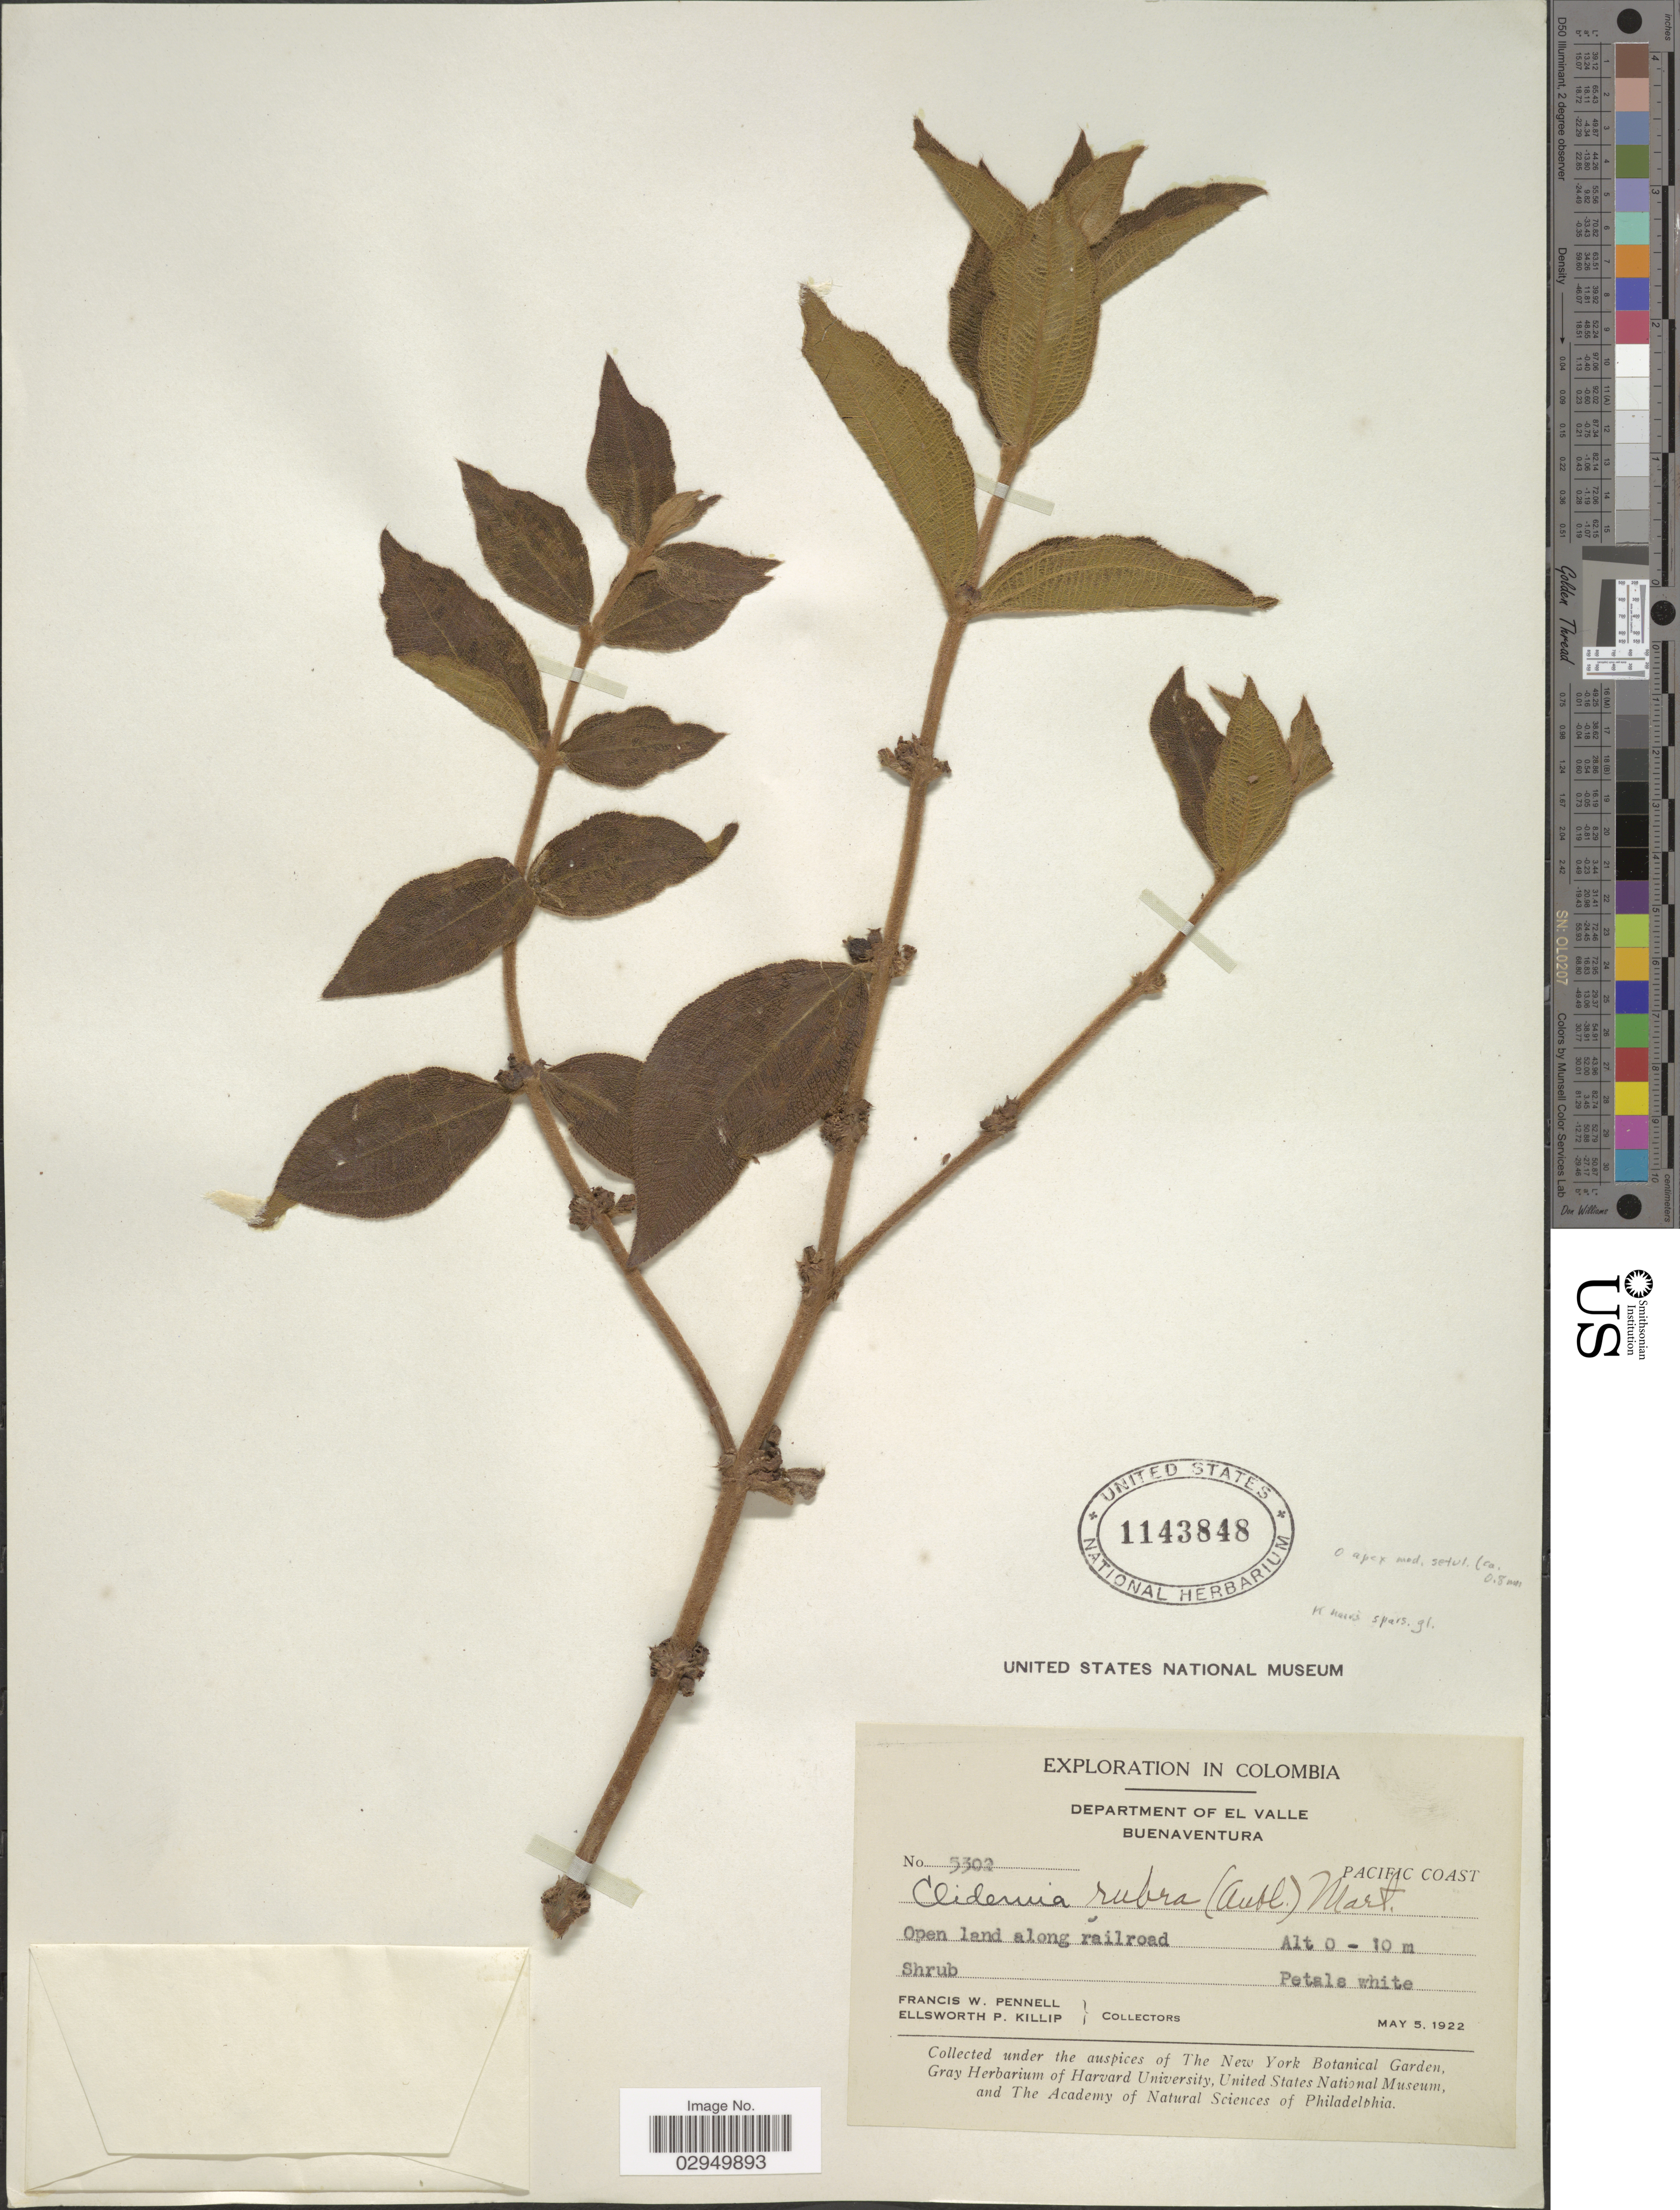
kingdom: Plantae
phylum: Tracheophyta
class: Magnoliopsida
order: Myrtales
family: Melastomataceae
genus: Clidemia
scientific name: Clidemia sericea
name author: D. Don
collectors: F. W. Pennell & E. P. Killip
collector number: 5302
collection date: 1922-05-05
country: Colombia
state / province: Valle del Cauca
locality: Department of El Valle. Buenaventura. Pacific Coast. Open land along railroad.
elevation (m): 0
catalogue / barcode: US 1143848